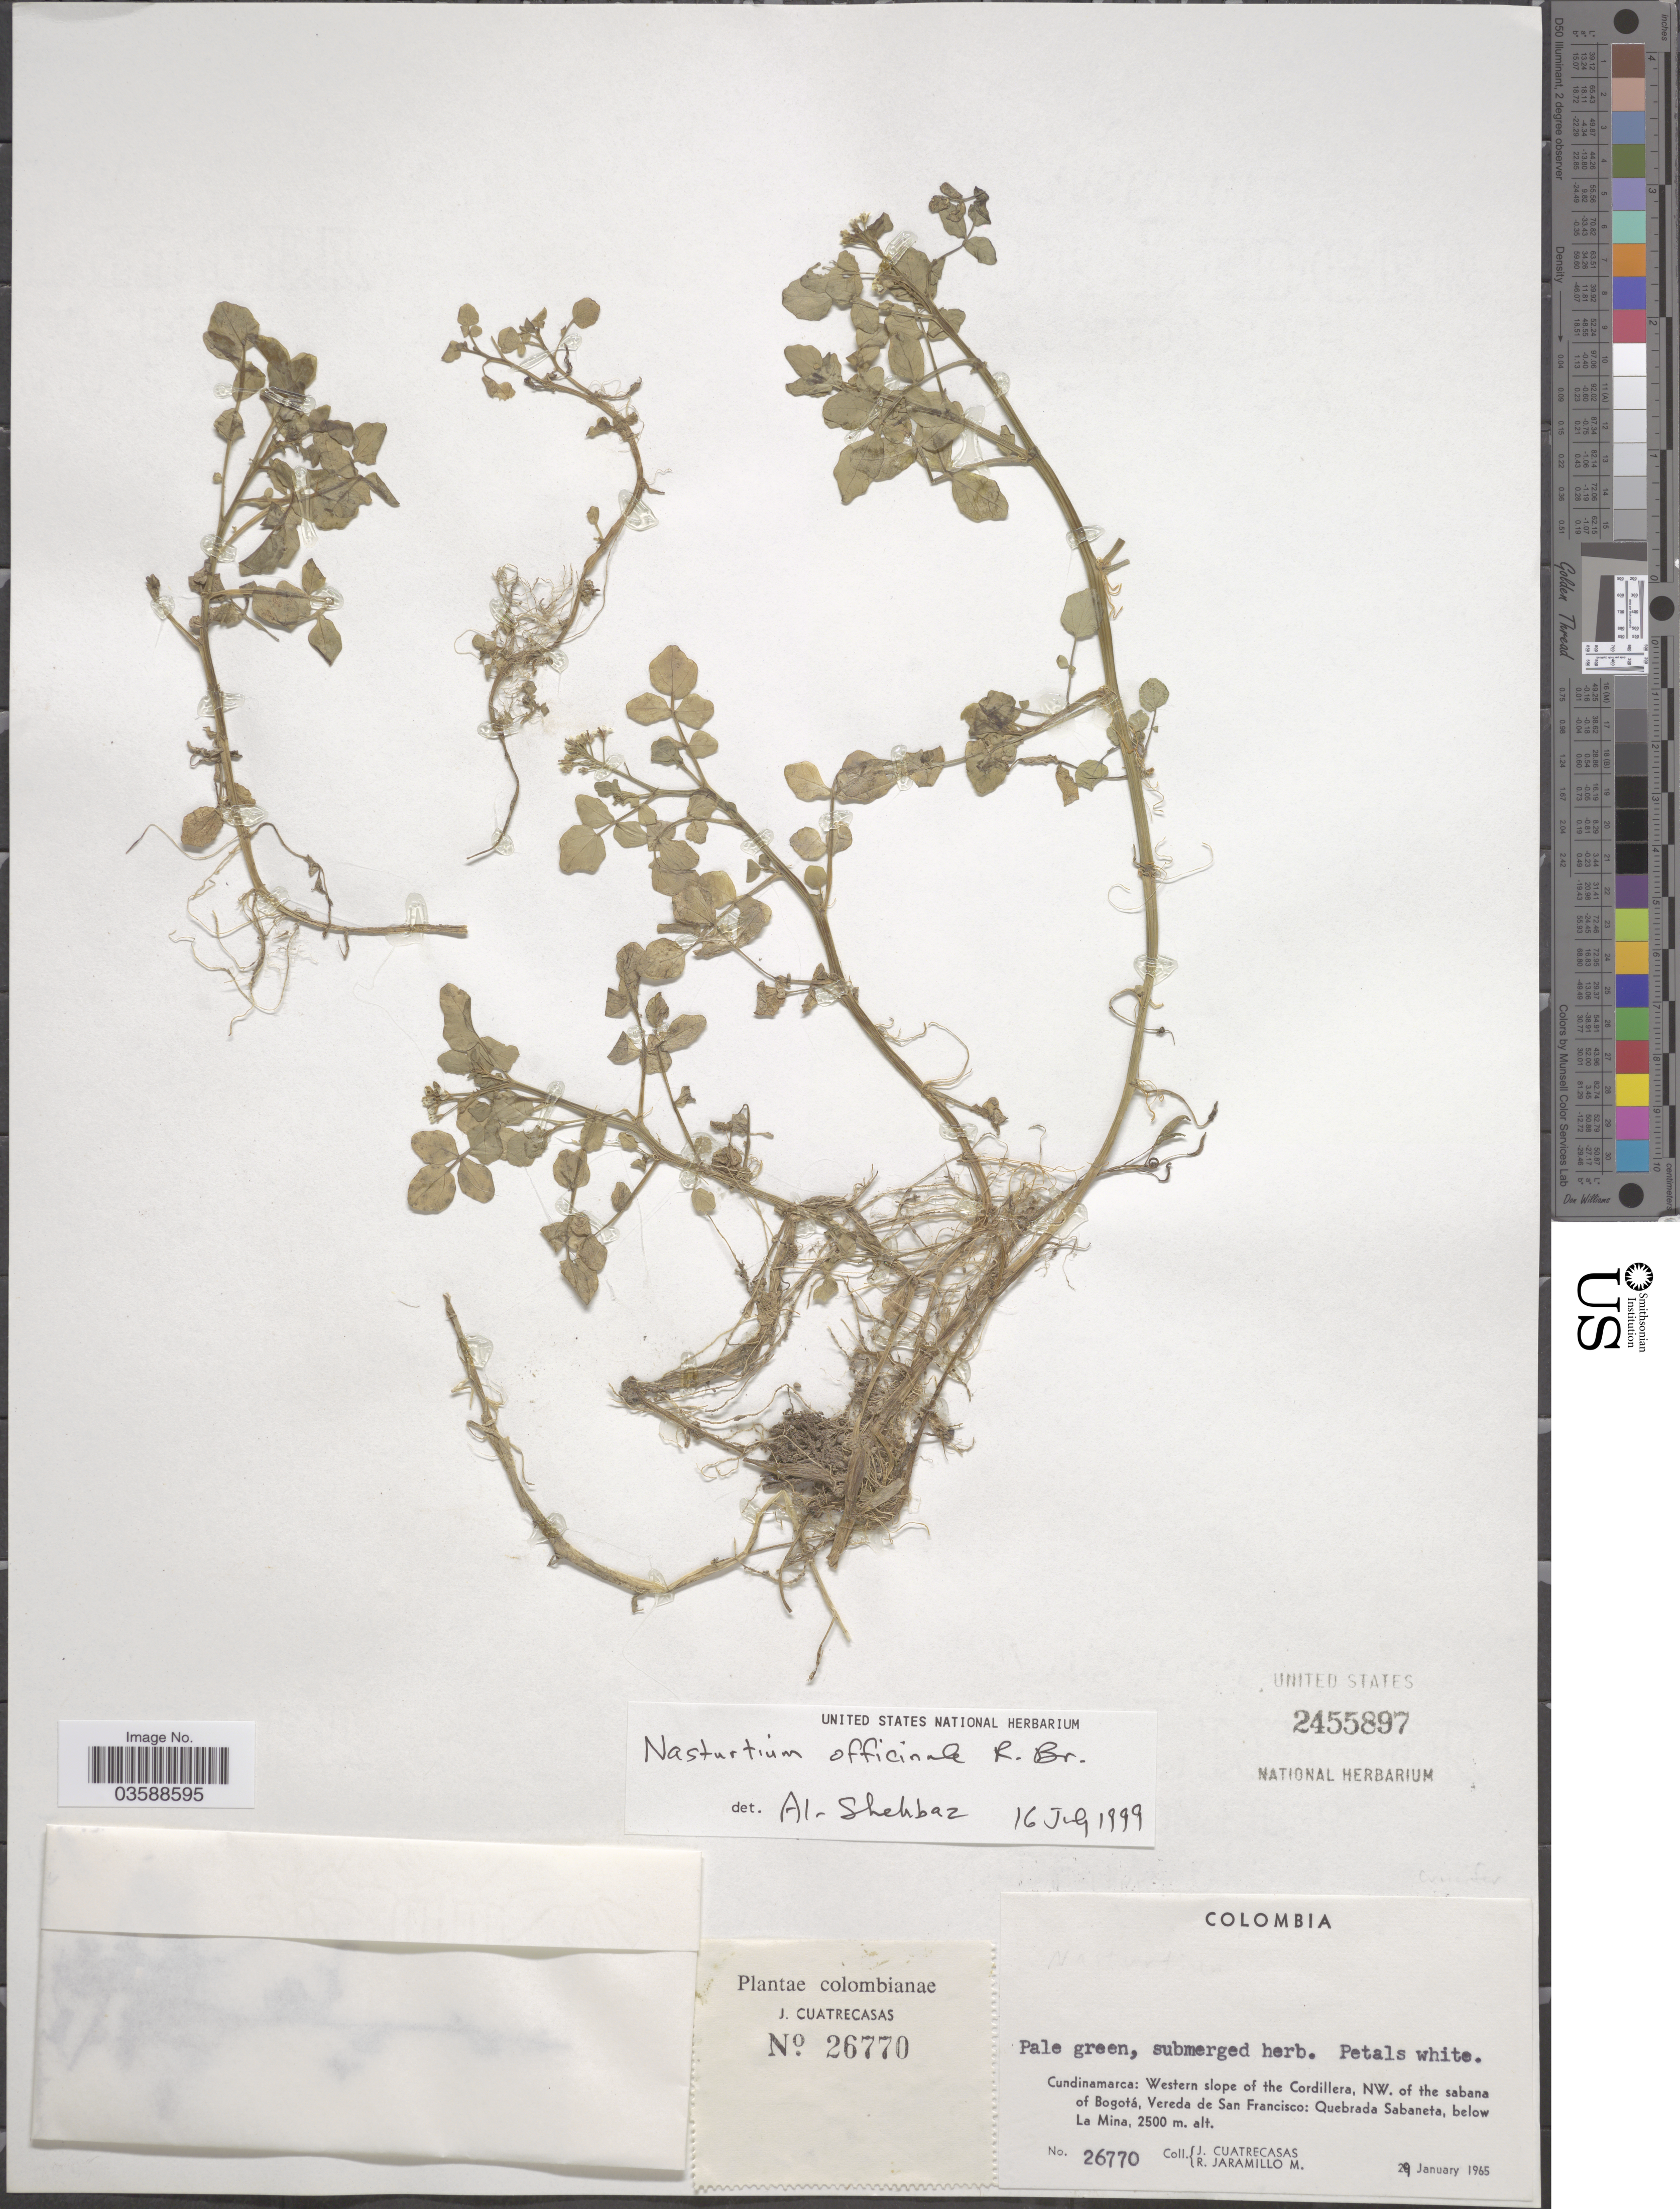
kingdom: Plantae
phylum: Tracheophyta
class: Magnoliopsida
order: Brassicales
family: Brassicaceae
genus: Nasturtium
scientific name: Nasturtium officinale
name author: R. Br.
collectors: J. Cuatrecasas & R. Jaramillo M.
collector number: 26770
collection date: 1965-01-29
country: Colombia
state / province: Cundinamarca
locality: Western slope of the Cordillera, NW. of the sabana of Bogotá, Vereda de San Francisco: Quebrada Sabaneta, below La Mina.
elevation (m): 2500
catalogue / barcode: US 2455897